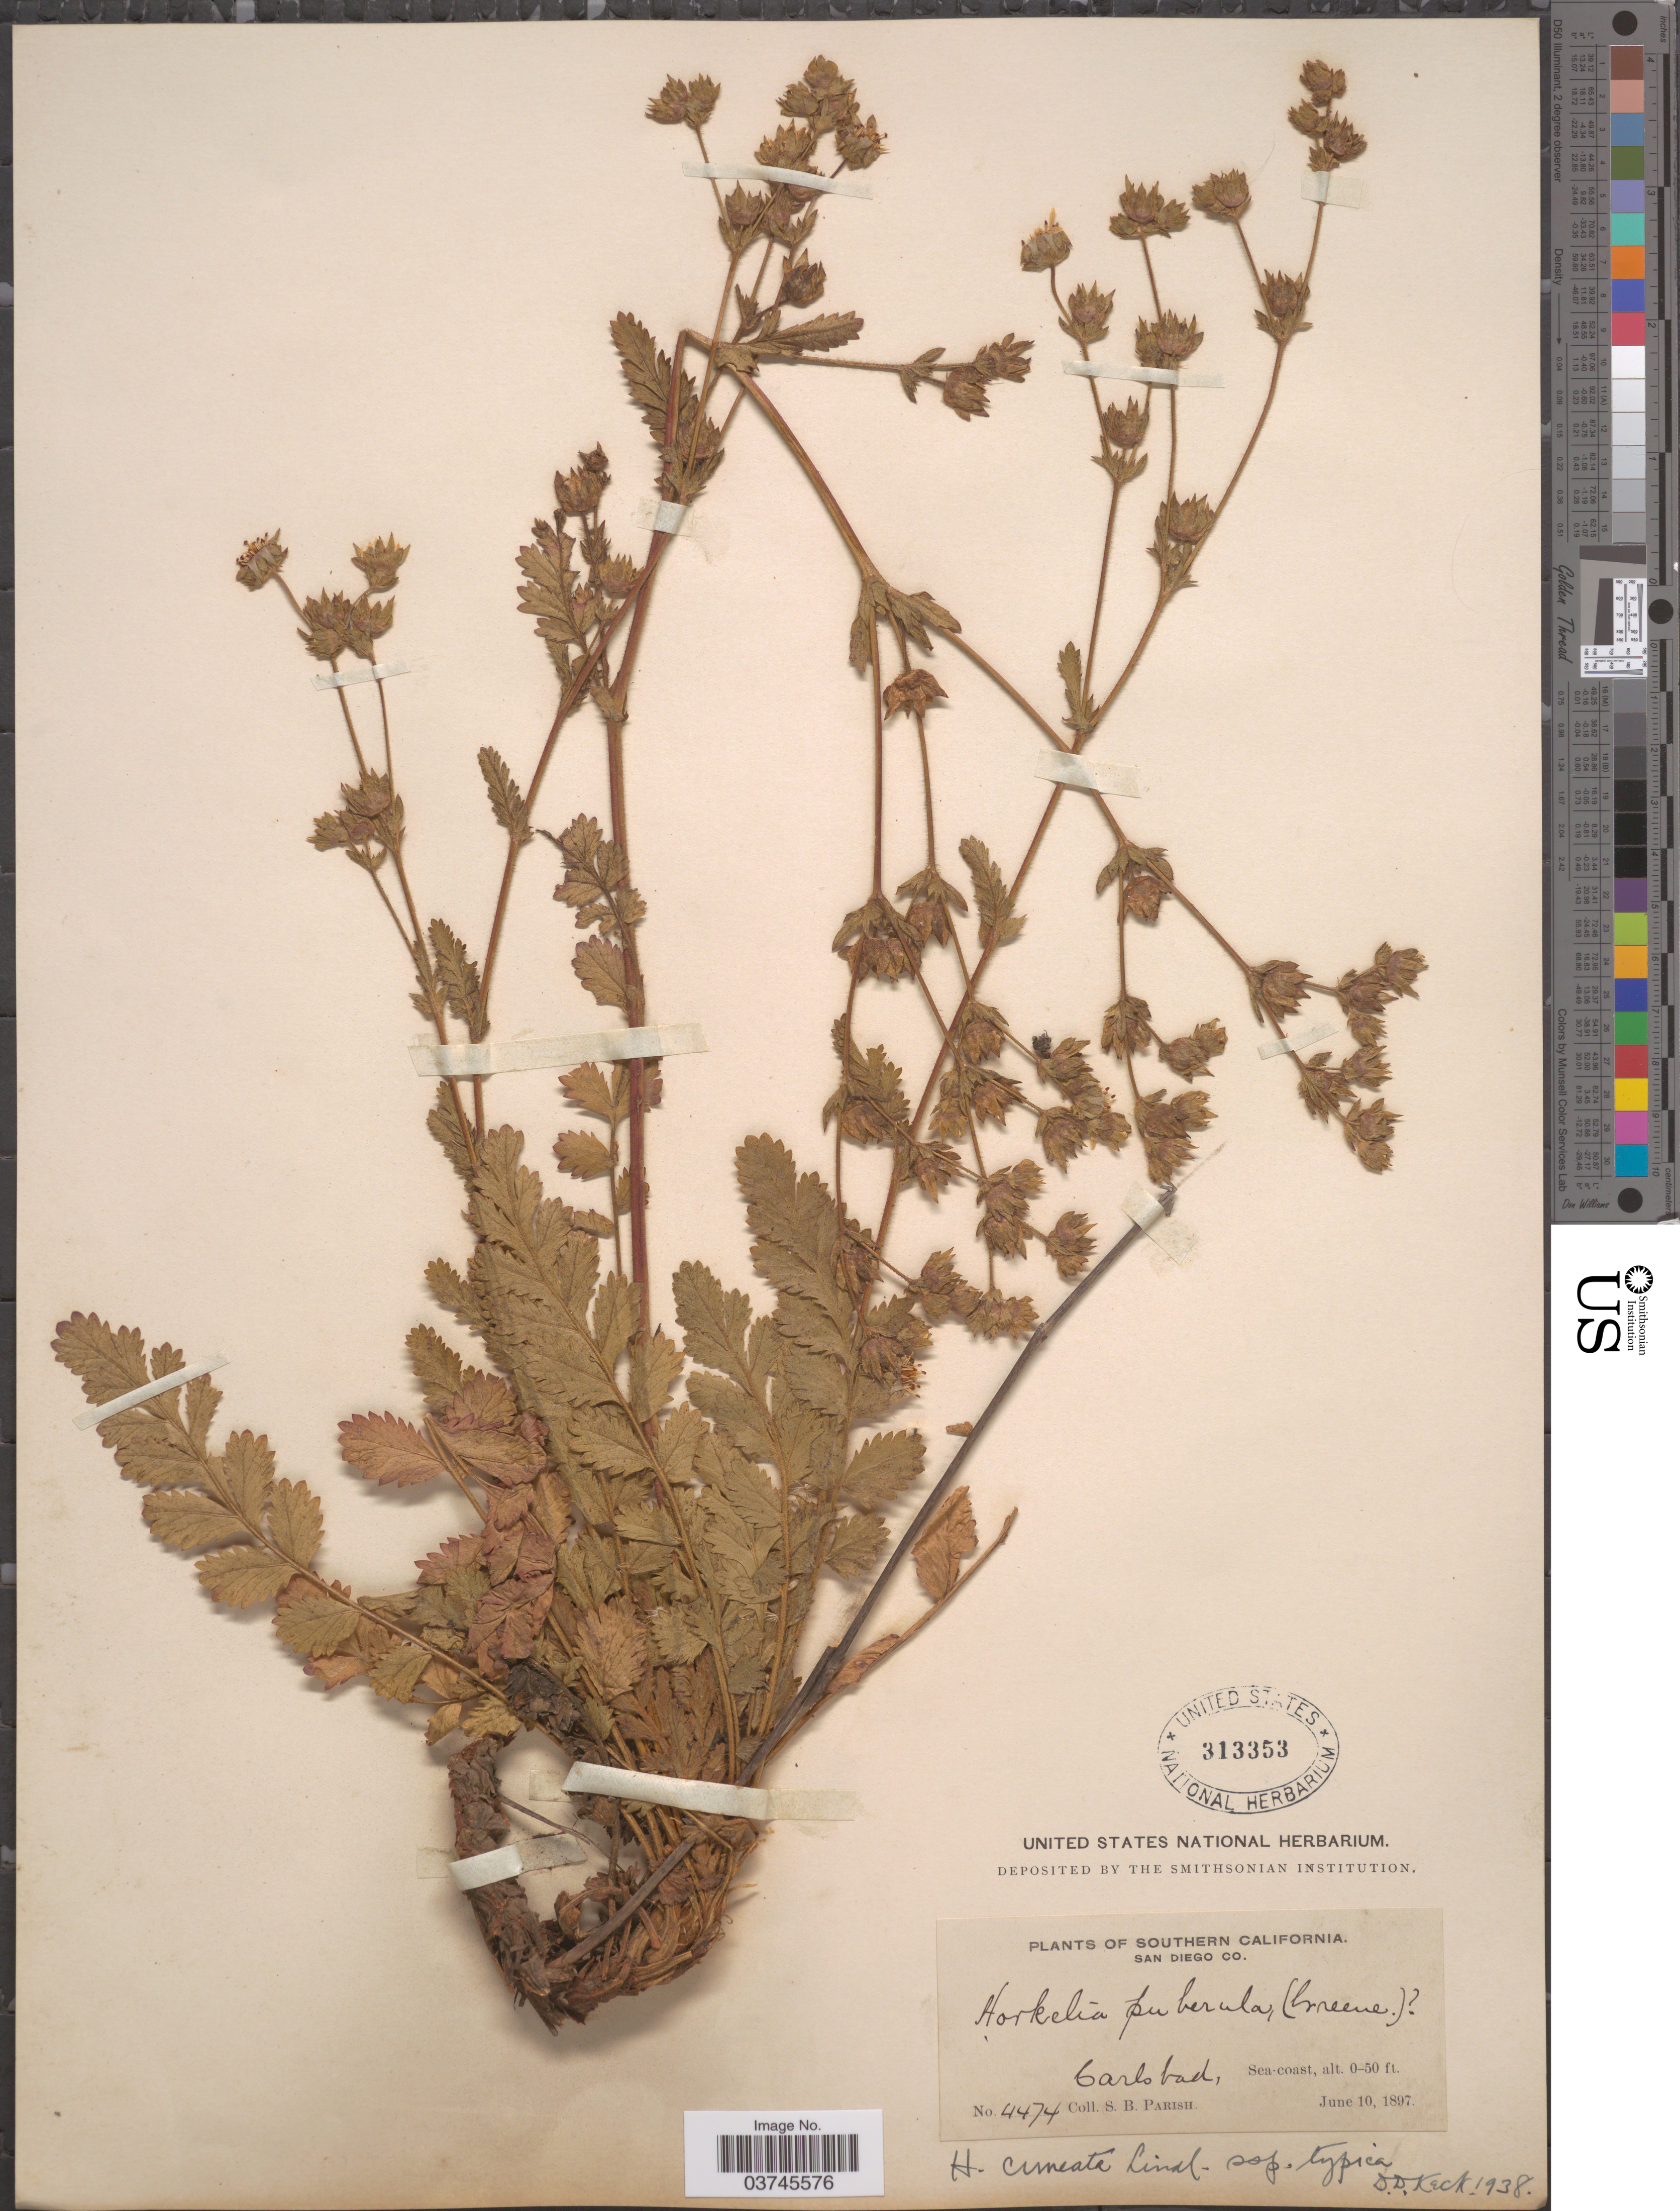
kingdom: Plantae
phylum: Tracheophyta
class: Magnoliopsida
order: Rosales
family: Rosaceae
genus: Potentilla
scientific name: Potentilla lindleyi var. lindleyi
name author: Greene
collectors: S. B. Parish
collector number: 4474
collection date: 1897-06-10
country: United States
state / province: California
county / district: San Diego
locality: Southern California. San Diego Co. Carlsbad, Sea-coast.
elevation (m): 0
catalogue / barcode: US 313353